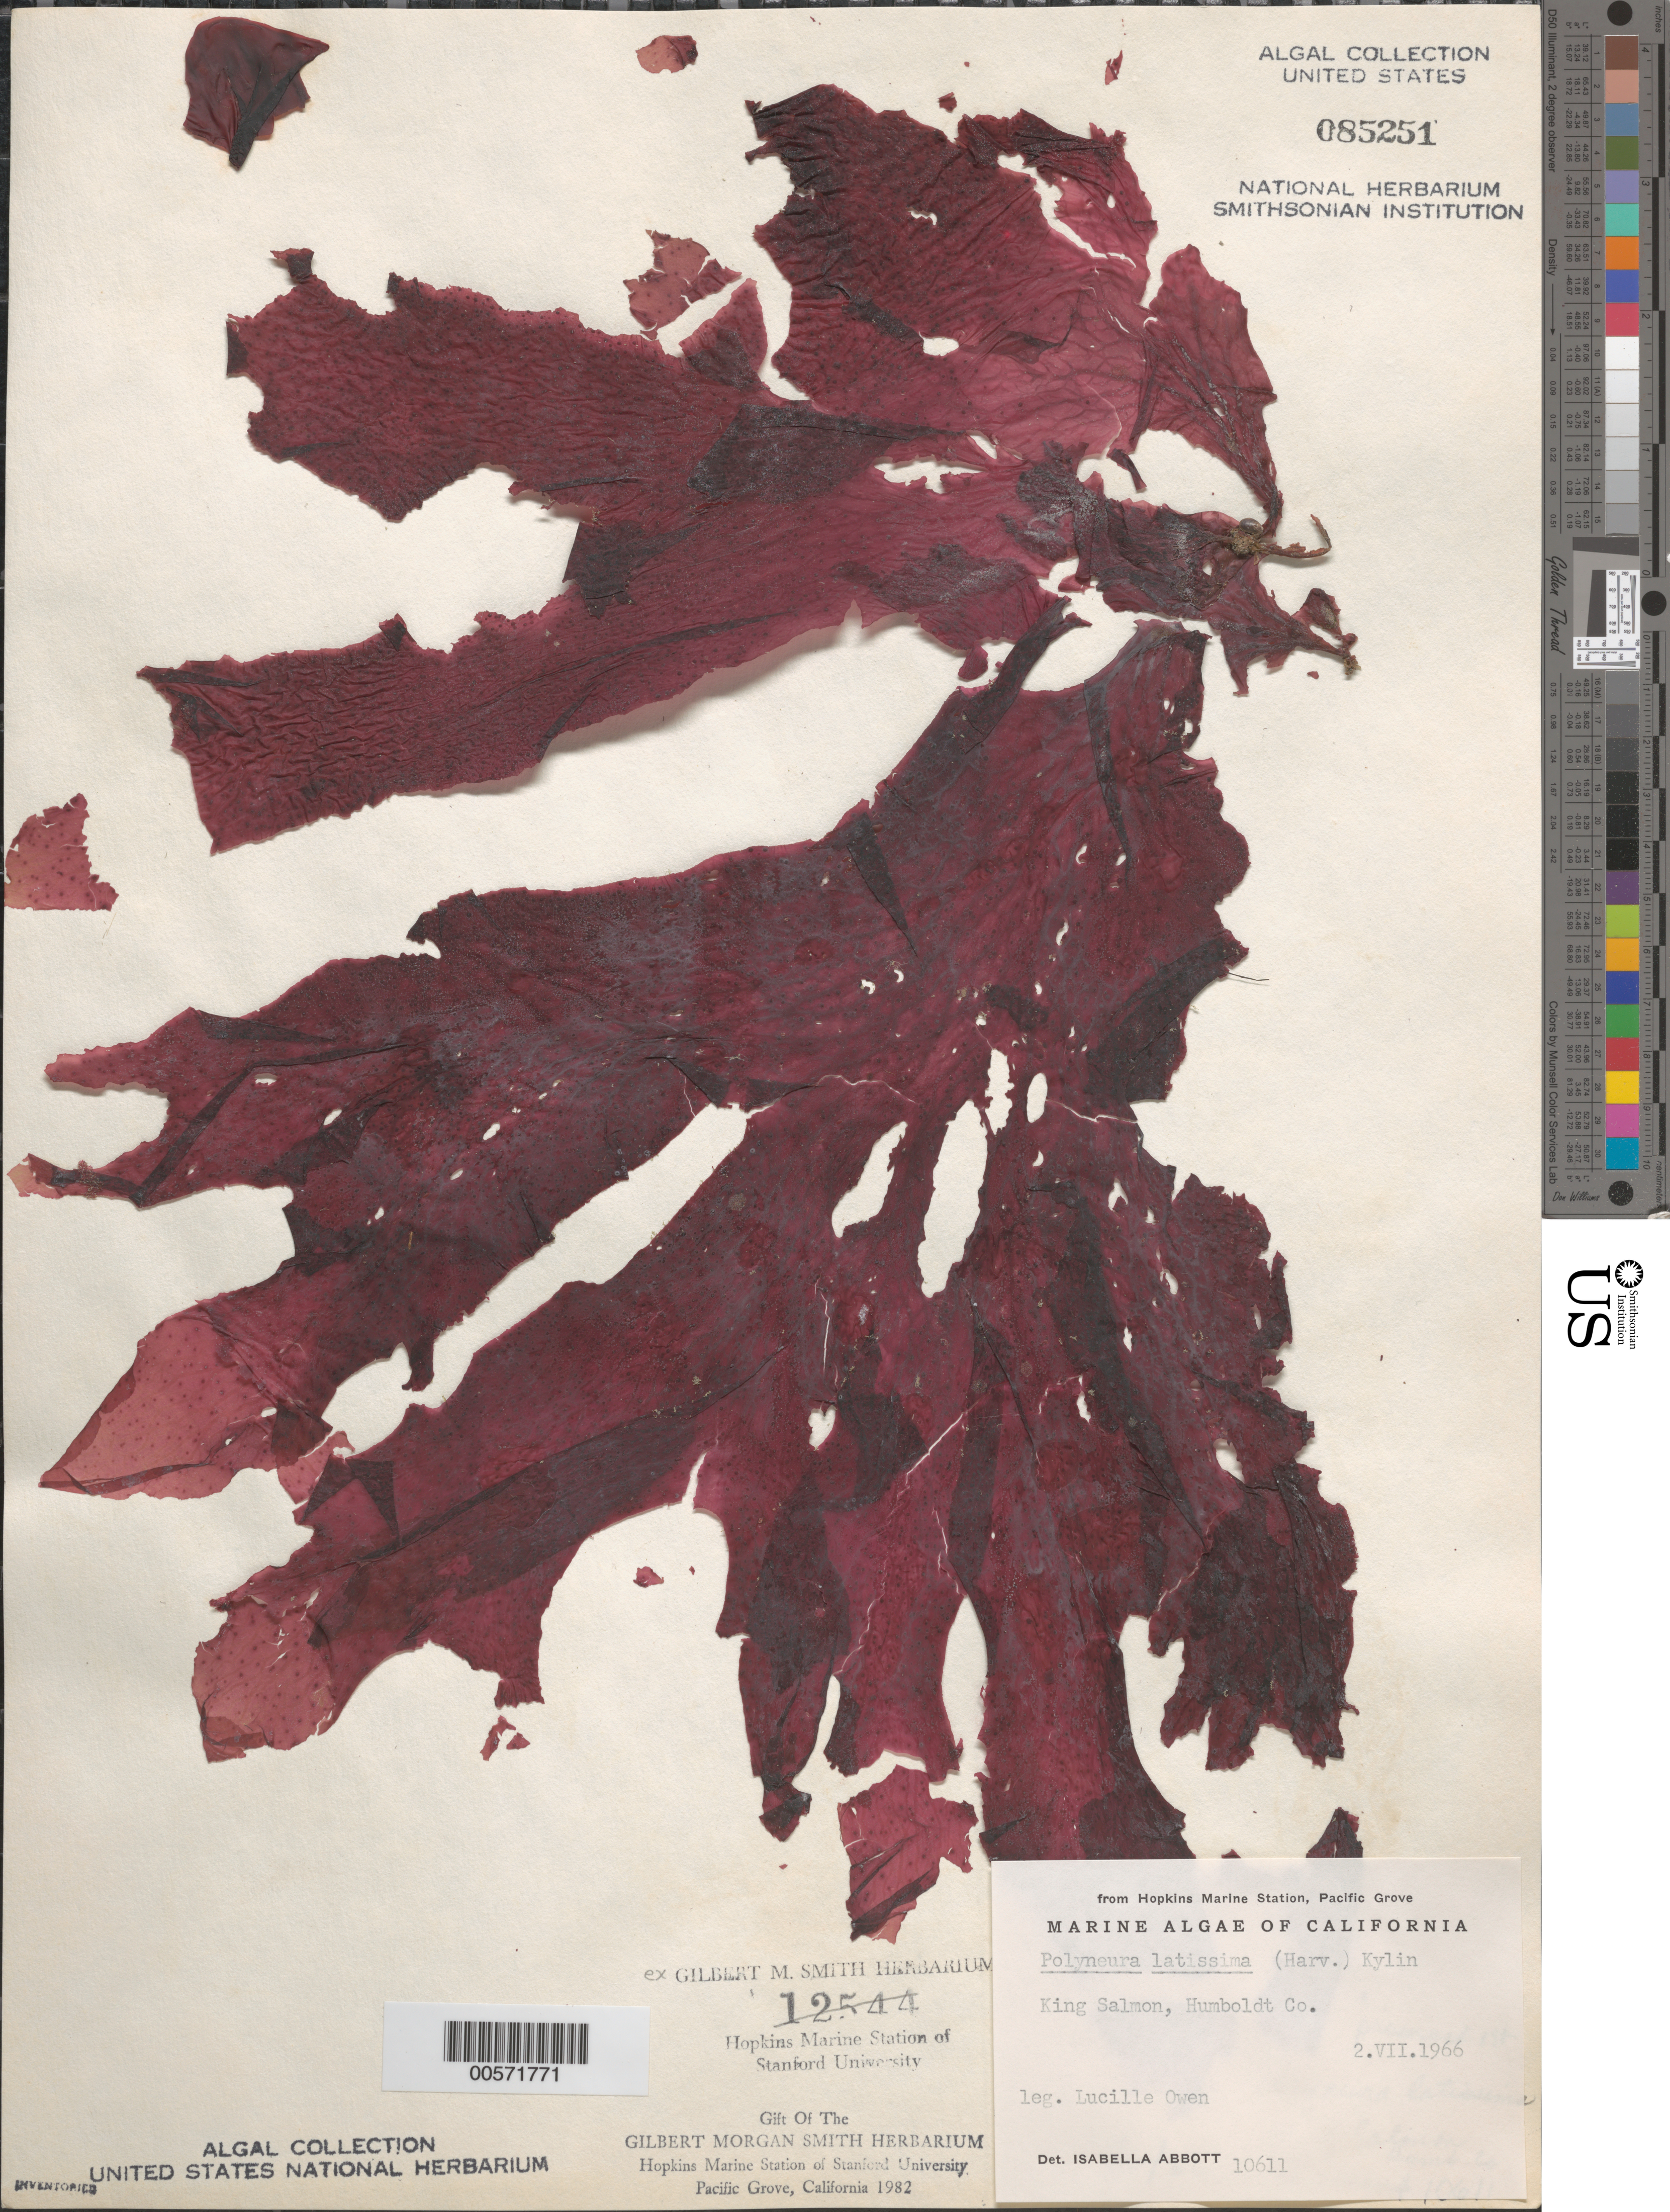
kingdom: Plantae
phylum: Rhodophyta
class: Florideophyceae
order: Ceramiales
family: Delesseriaceae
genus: Polyneura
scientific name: Polyneura latissima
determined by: Abbott, Isabella A.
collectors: L. Owen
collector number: IAA 10611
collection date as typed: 02 Jul 1966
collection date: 1966-07-02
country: United States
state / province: California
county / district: Humboldt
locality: King Salmon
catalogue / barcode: US 85251